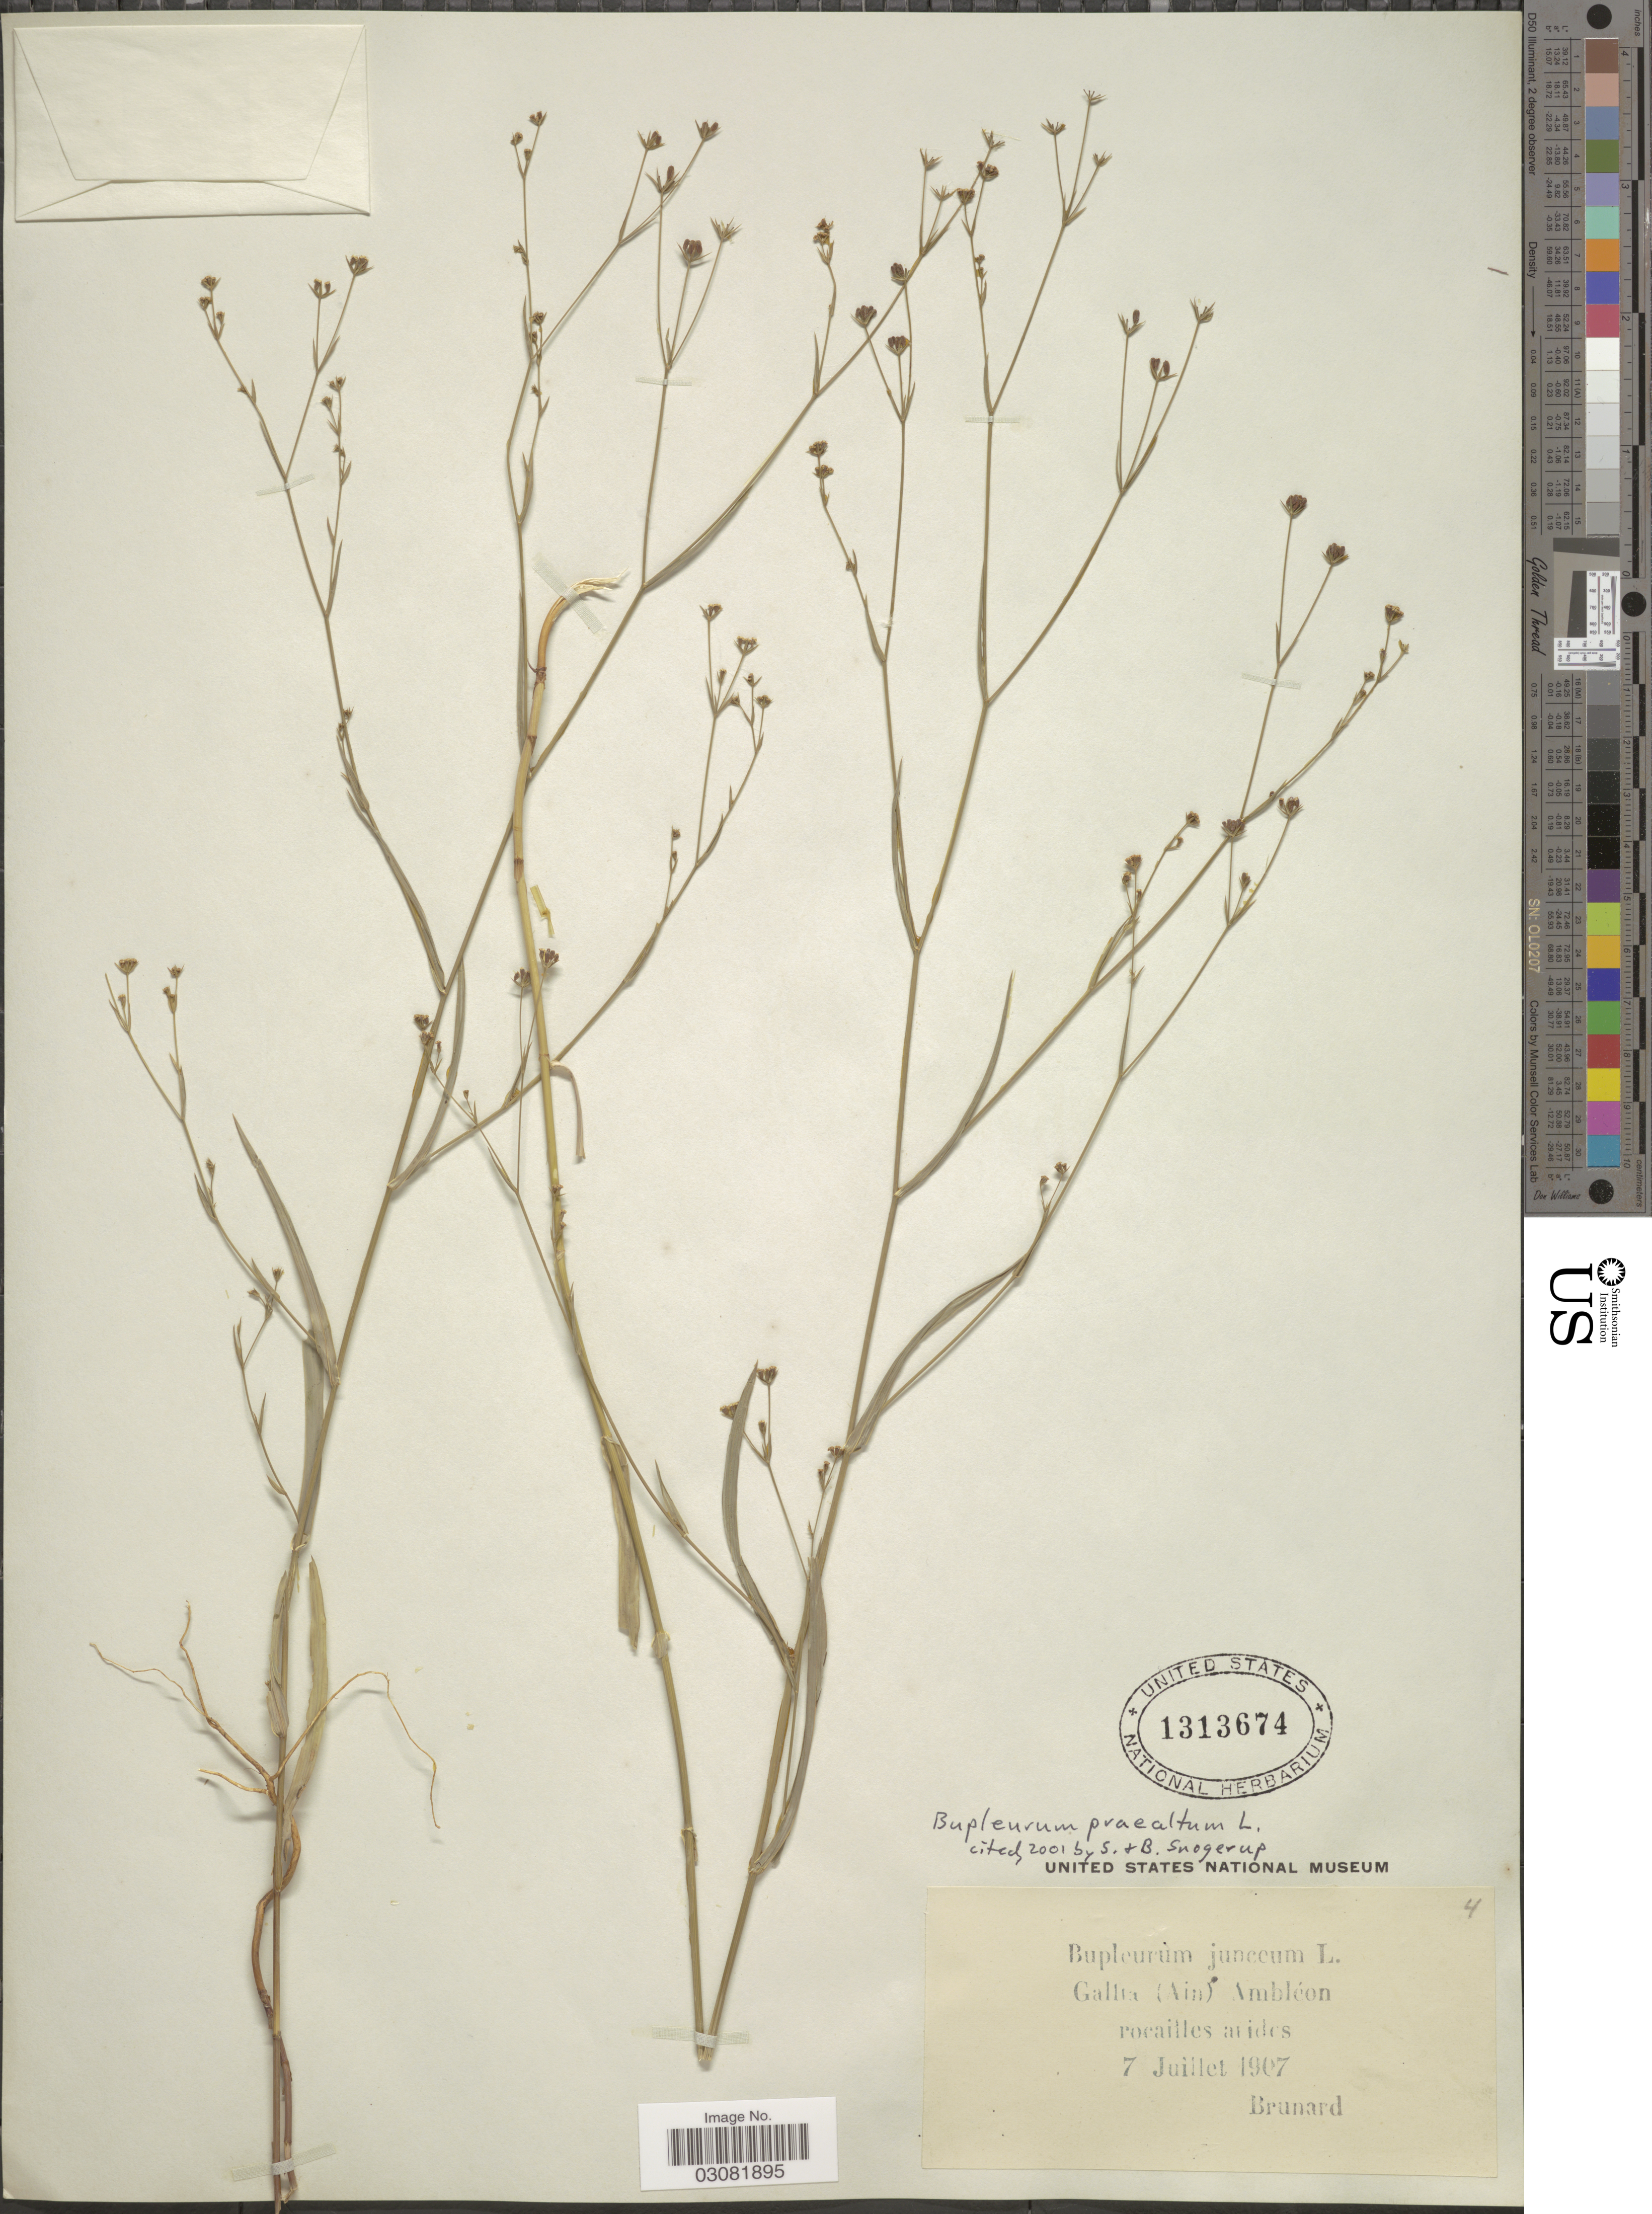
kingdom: Plantae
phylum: Tracheophyta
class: Magnoliopsida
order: Apiales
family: Apiaceae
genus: Bupleurum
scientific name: Bupleurum praealtum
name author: L.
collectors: Brunard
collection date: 1907-07-07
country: France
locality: Gallia (Ain) Ambléon.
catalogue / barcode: US 1313674